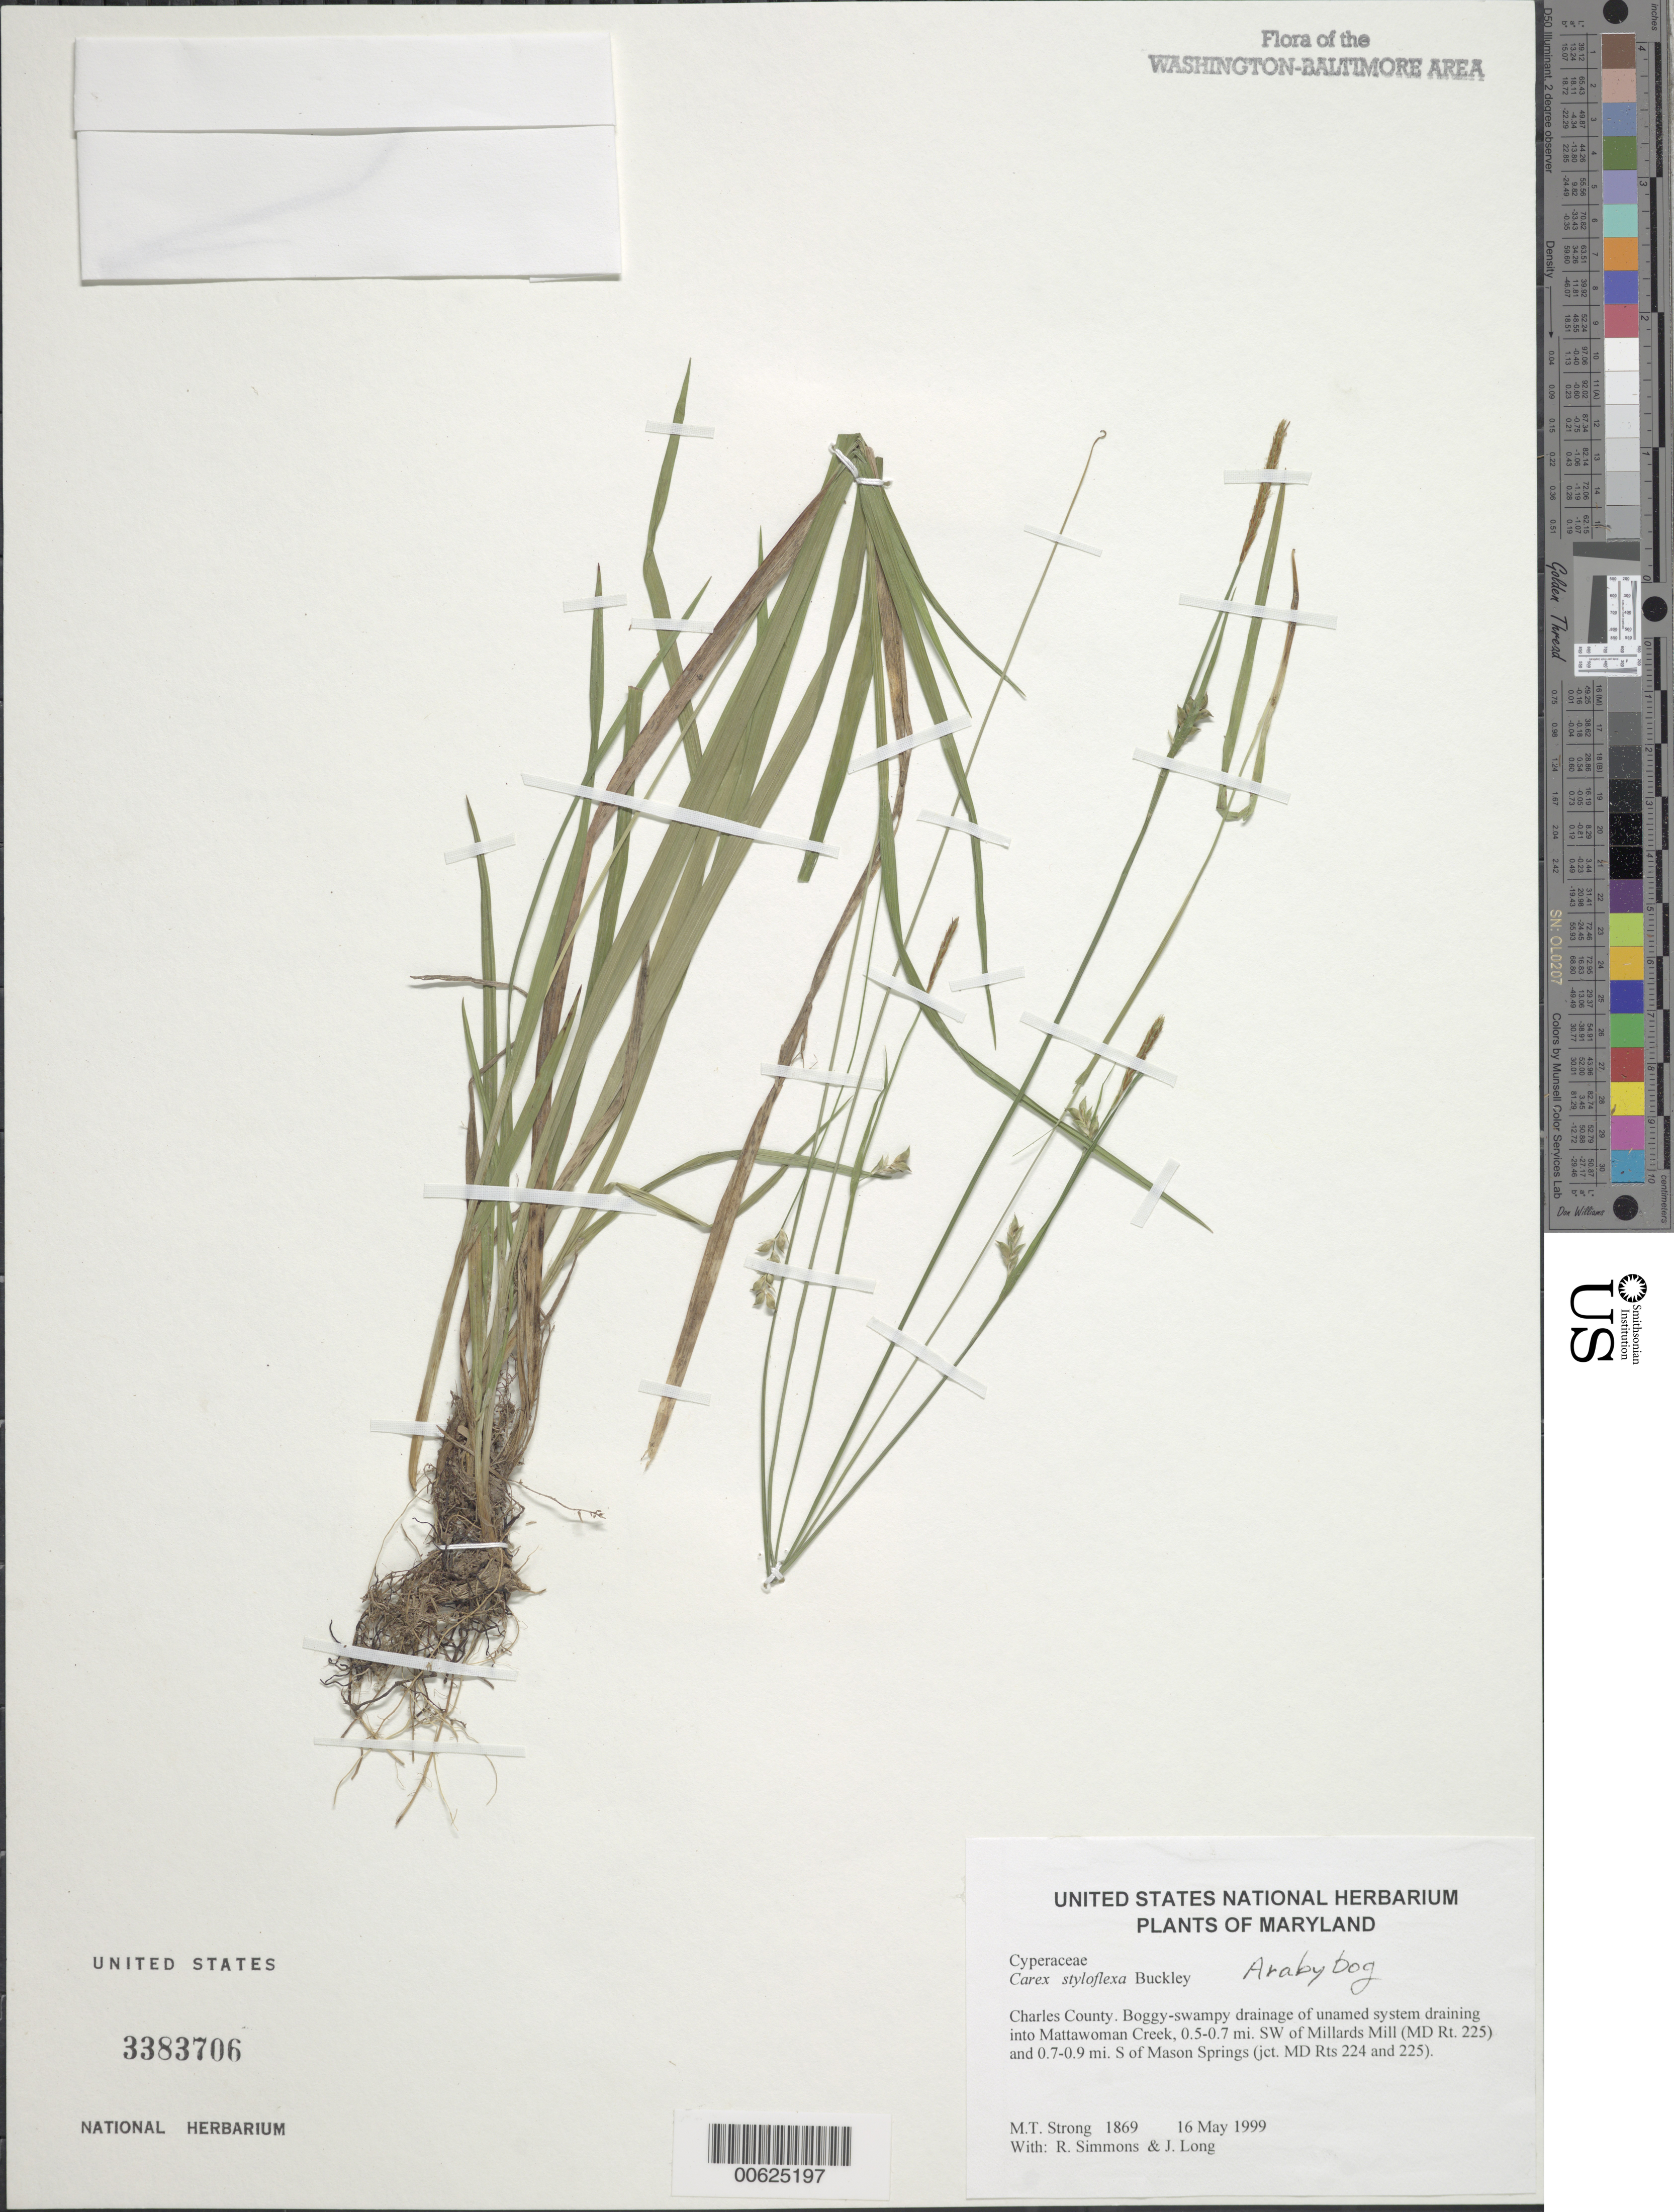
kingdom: Plantae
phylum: Tracheophyta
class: Liliopsida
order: Poales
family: Cyperaceae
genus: Carex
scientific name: Carex styloflexa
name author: Buckley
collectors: M. T. Strong, R. Simmons & J. Long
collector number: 1869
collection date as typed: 16 May 1999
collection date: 1999-05-16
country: United States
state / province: Maryland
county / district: Charles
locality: Boggy-swampy drainage of unamed system draining into Mattawoman Creek, 0.5-0.7 mi. SW of Millards Mill (MD Rt. 225) and 0.7-0.9 mi. S of Mason Springs (jct. MD Rts 224 and 225).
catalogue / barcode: US 3383706